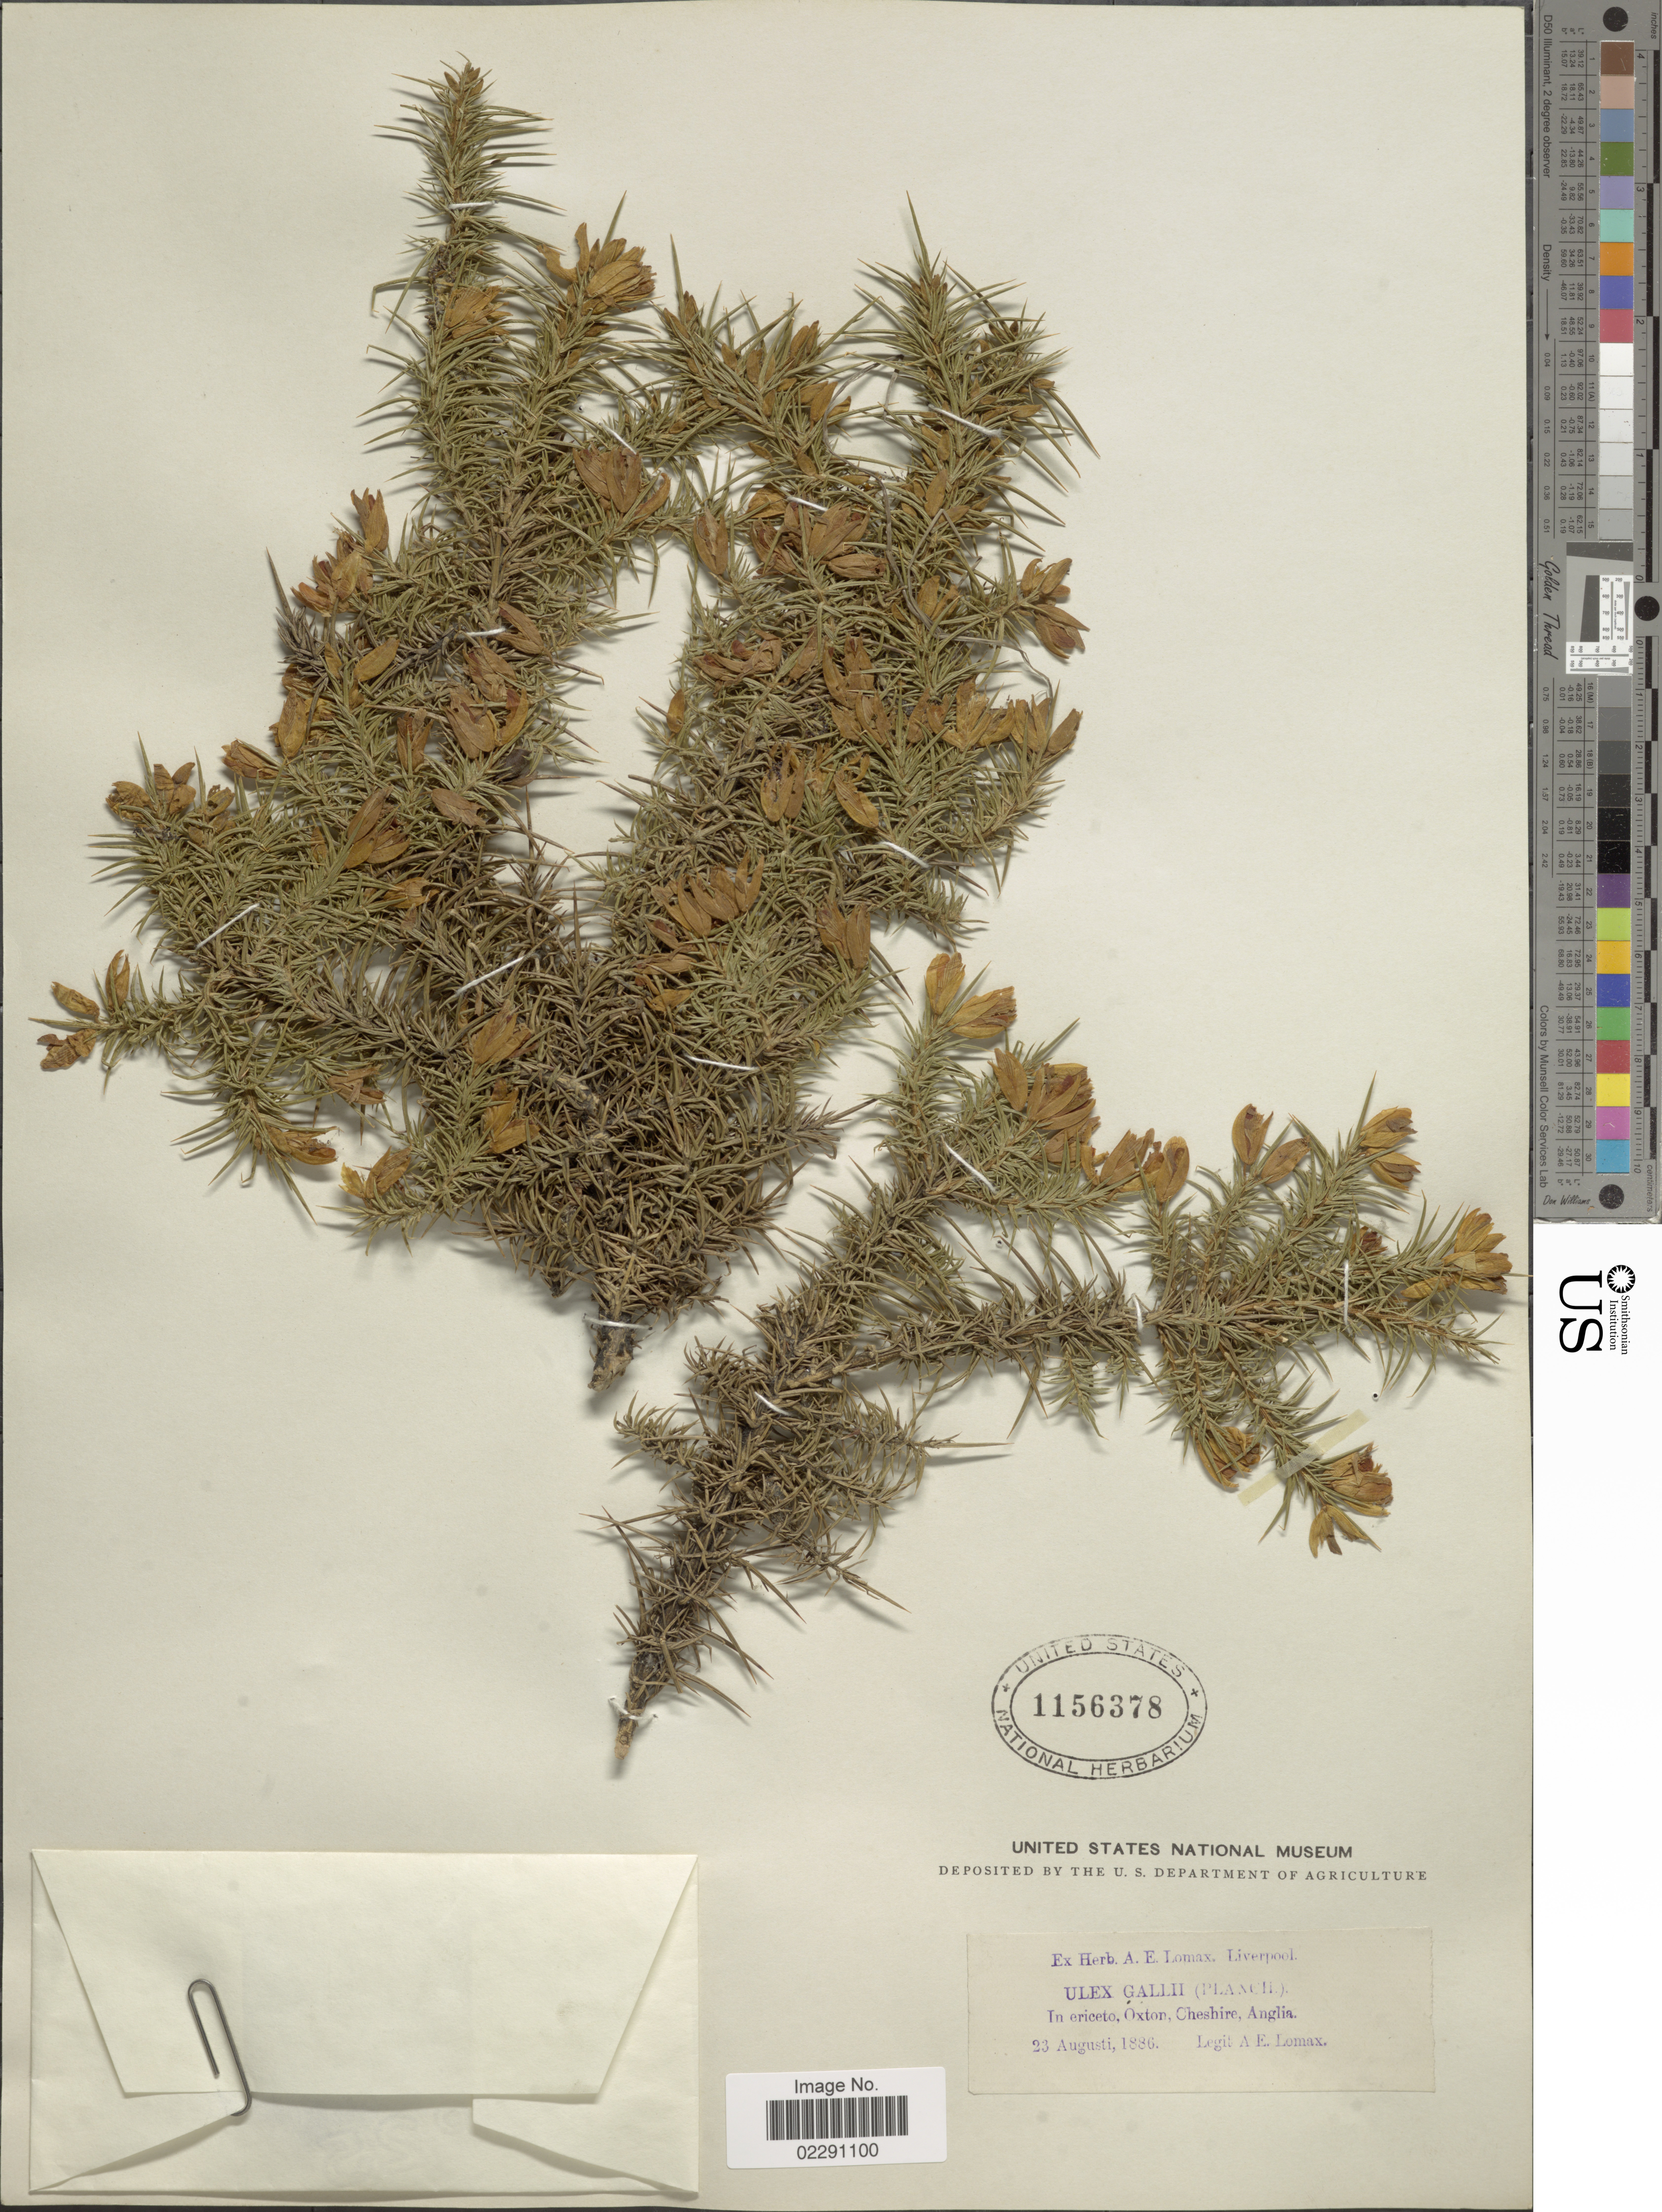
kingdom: Plantae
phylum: Tracheophyta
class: Magnoliopsida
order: Fabales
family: Fabaceae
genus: Ulex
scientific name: Ulex gallii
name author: Planch.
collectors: A. Lomax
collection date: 1886-08-23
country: United Kingdom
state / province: England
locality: Oxton, Cheshire, Anglia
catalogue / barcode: US 1156378